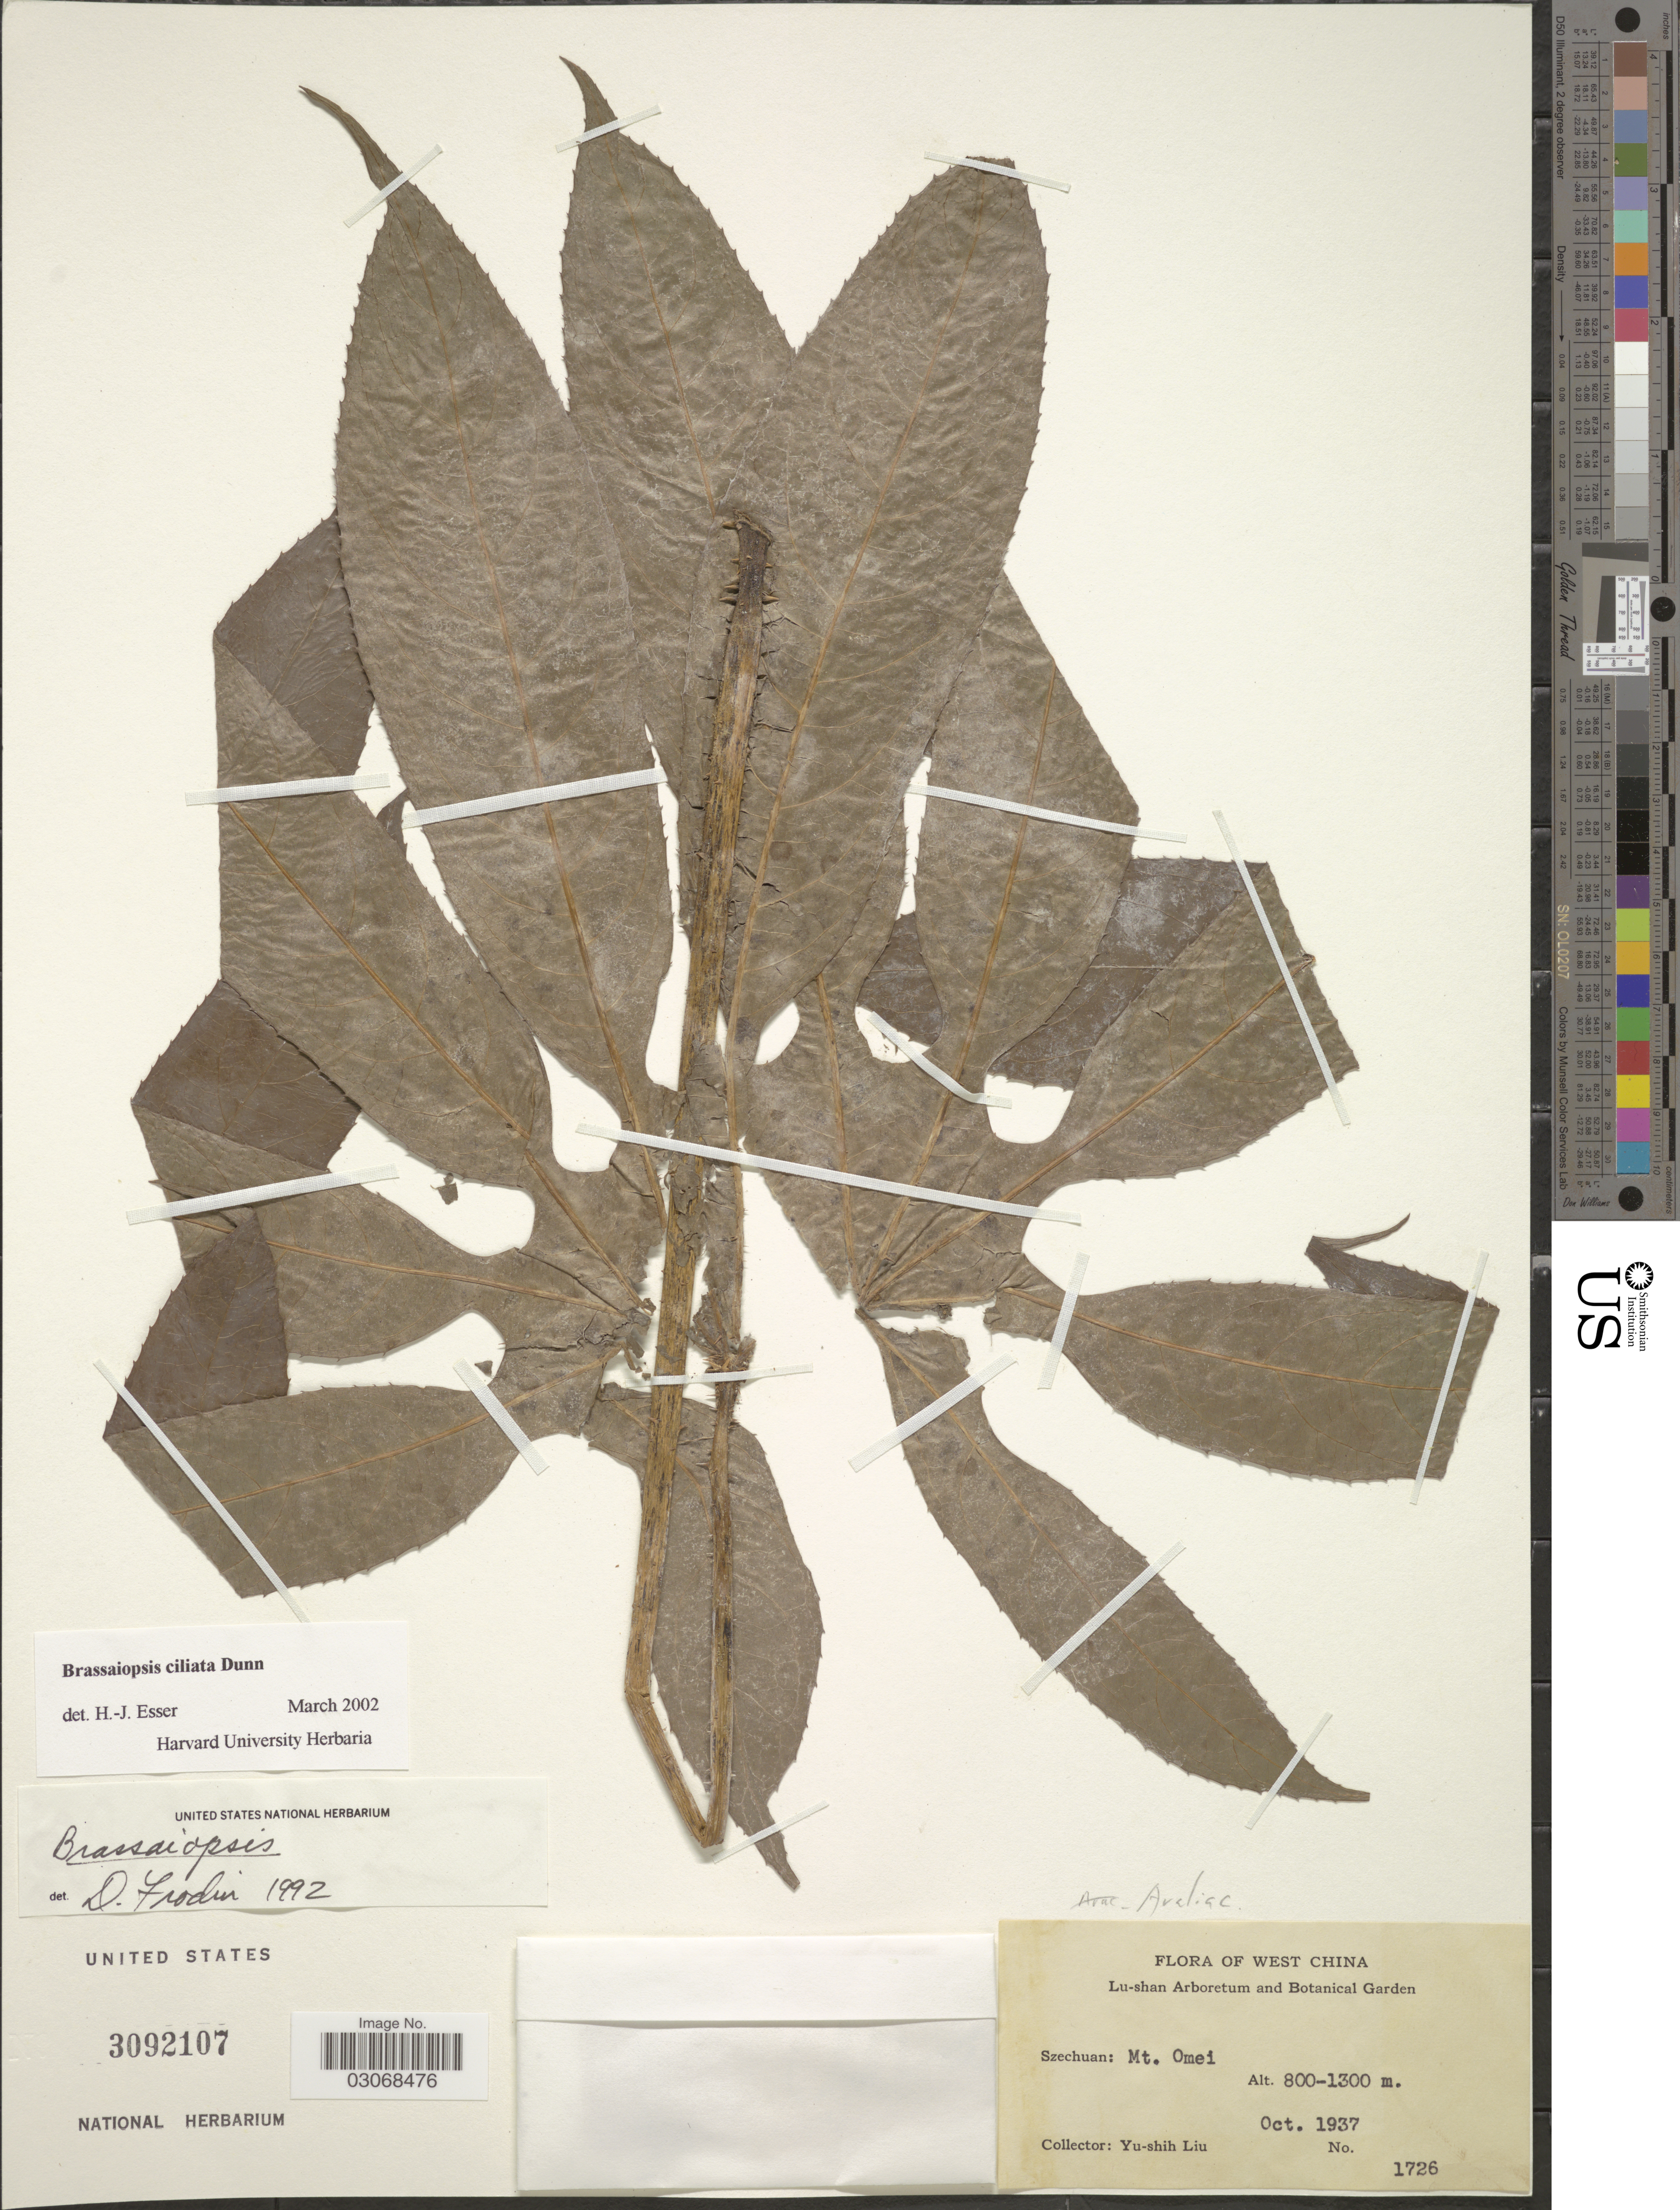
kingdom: Plantae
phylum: Tracheophyta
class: Magnoliopsida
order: Apiales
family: Araliaceae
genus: Brassaiopsis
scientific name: Brassaiopsis ciliata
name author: Dunn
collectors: Y.-S. Liu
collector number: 1726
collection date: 1937-10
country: China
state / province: Sichuan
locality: West China, Szechuan: Mt. Omei.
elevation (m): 800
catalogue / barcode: US 3092107